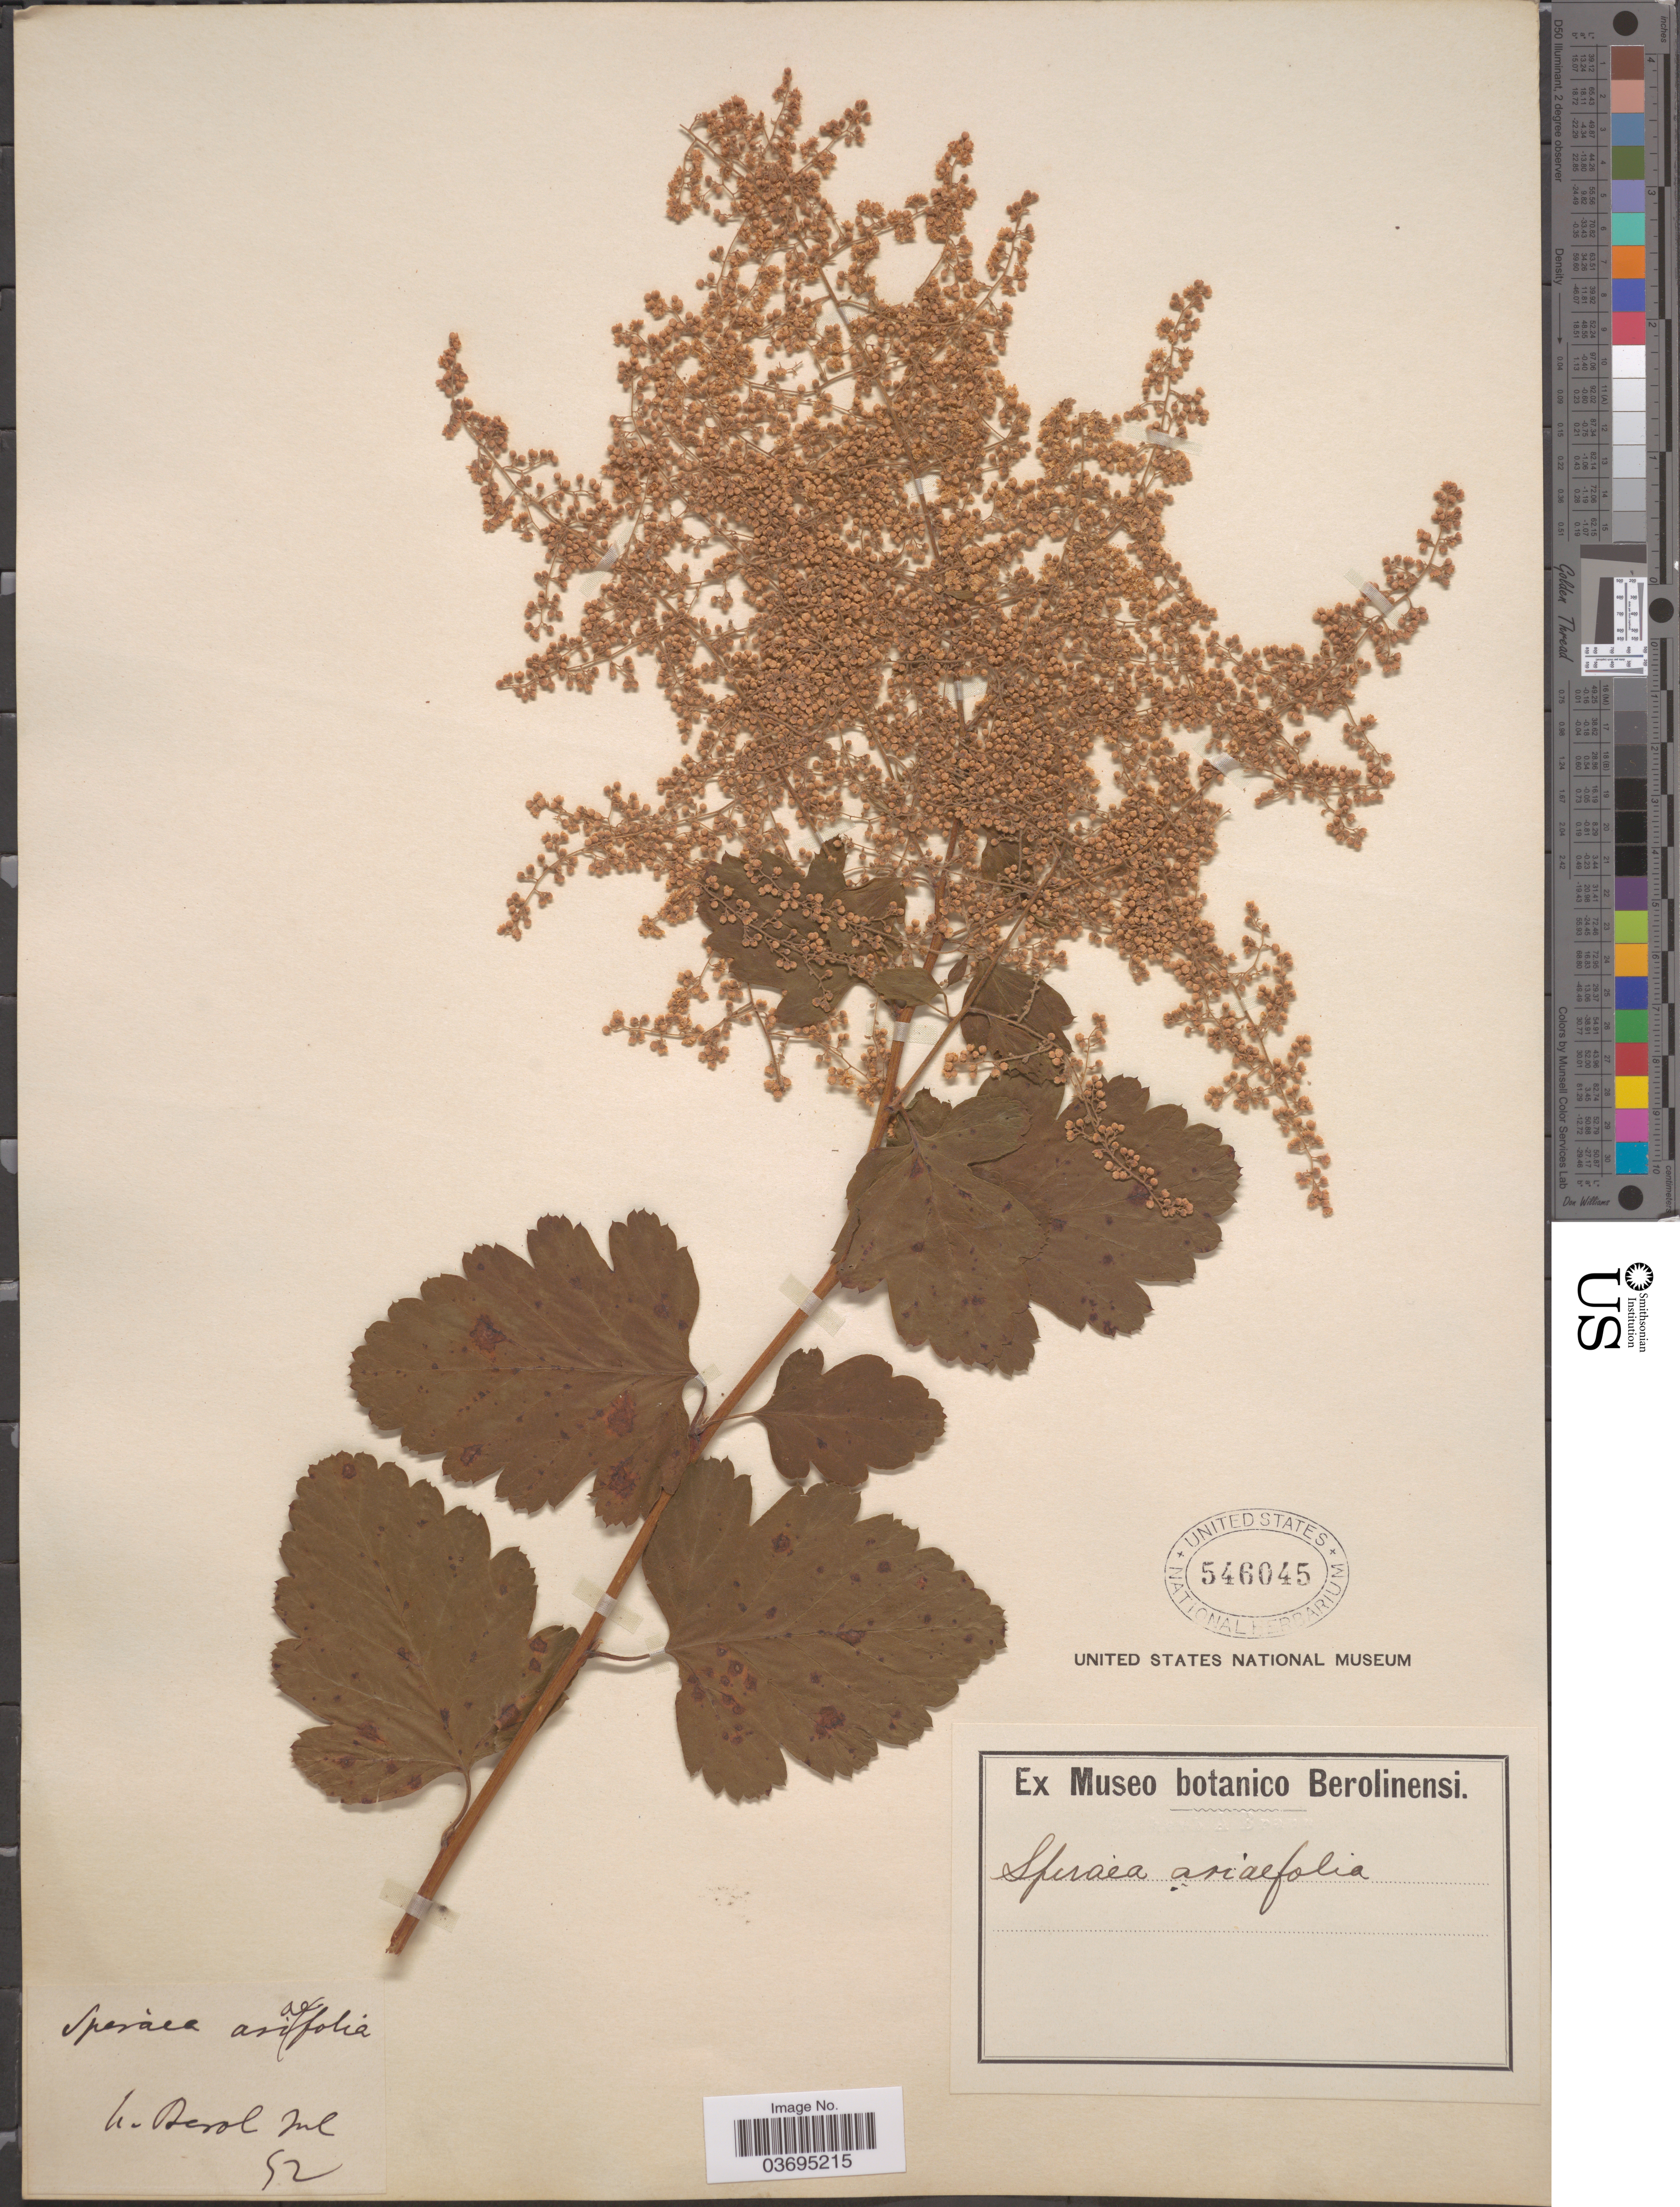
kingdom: Plantae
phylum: Tracheophyta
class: Magnoliopsida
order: Rosales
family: Rosaceae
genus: Holodiscus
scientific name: Holodiscus discolor var. discolor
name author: (Pursh) Maxim.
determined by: Strong, Mark T., (BOT), Smithsonian Institution - National Museum of Natural History (UNITED STATES)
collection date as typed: Transcribed d/m/y: /7/52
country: Germany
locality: H. Berol.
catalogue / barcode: US 546045